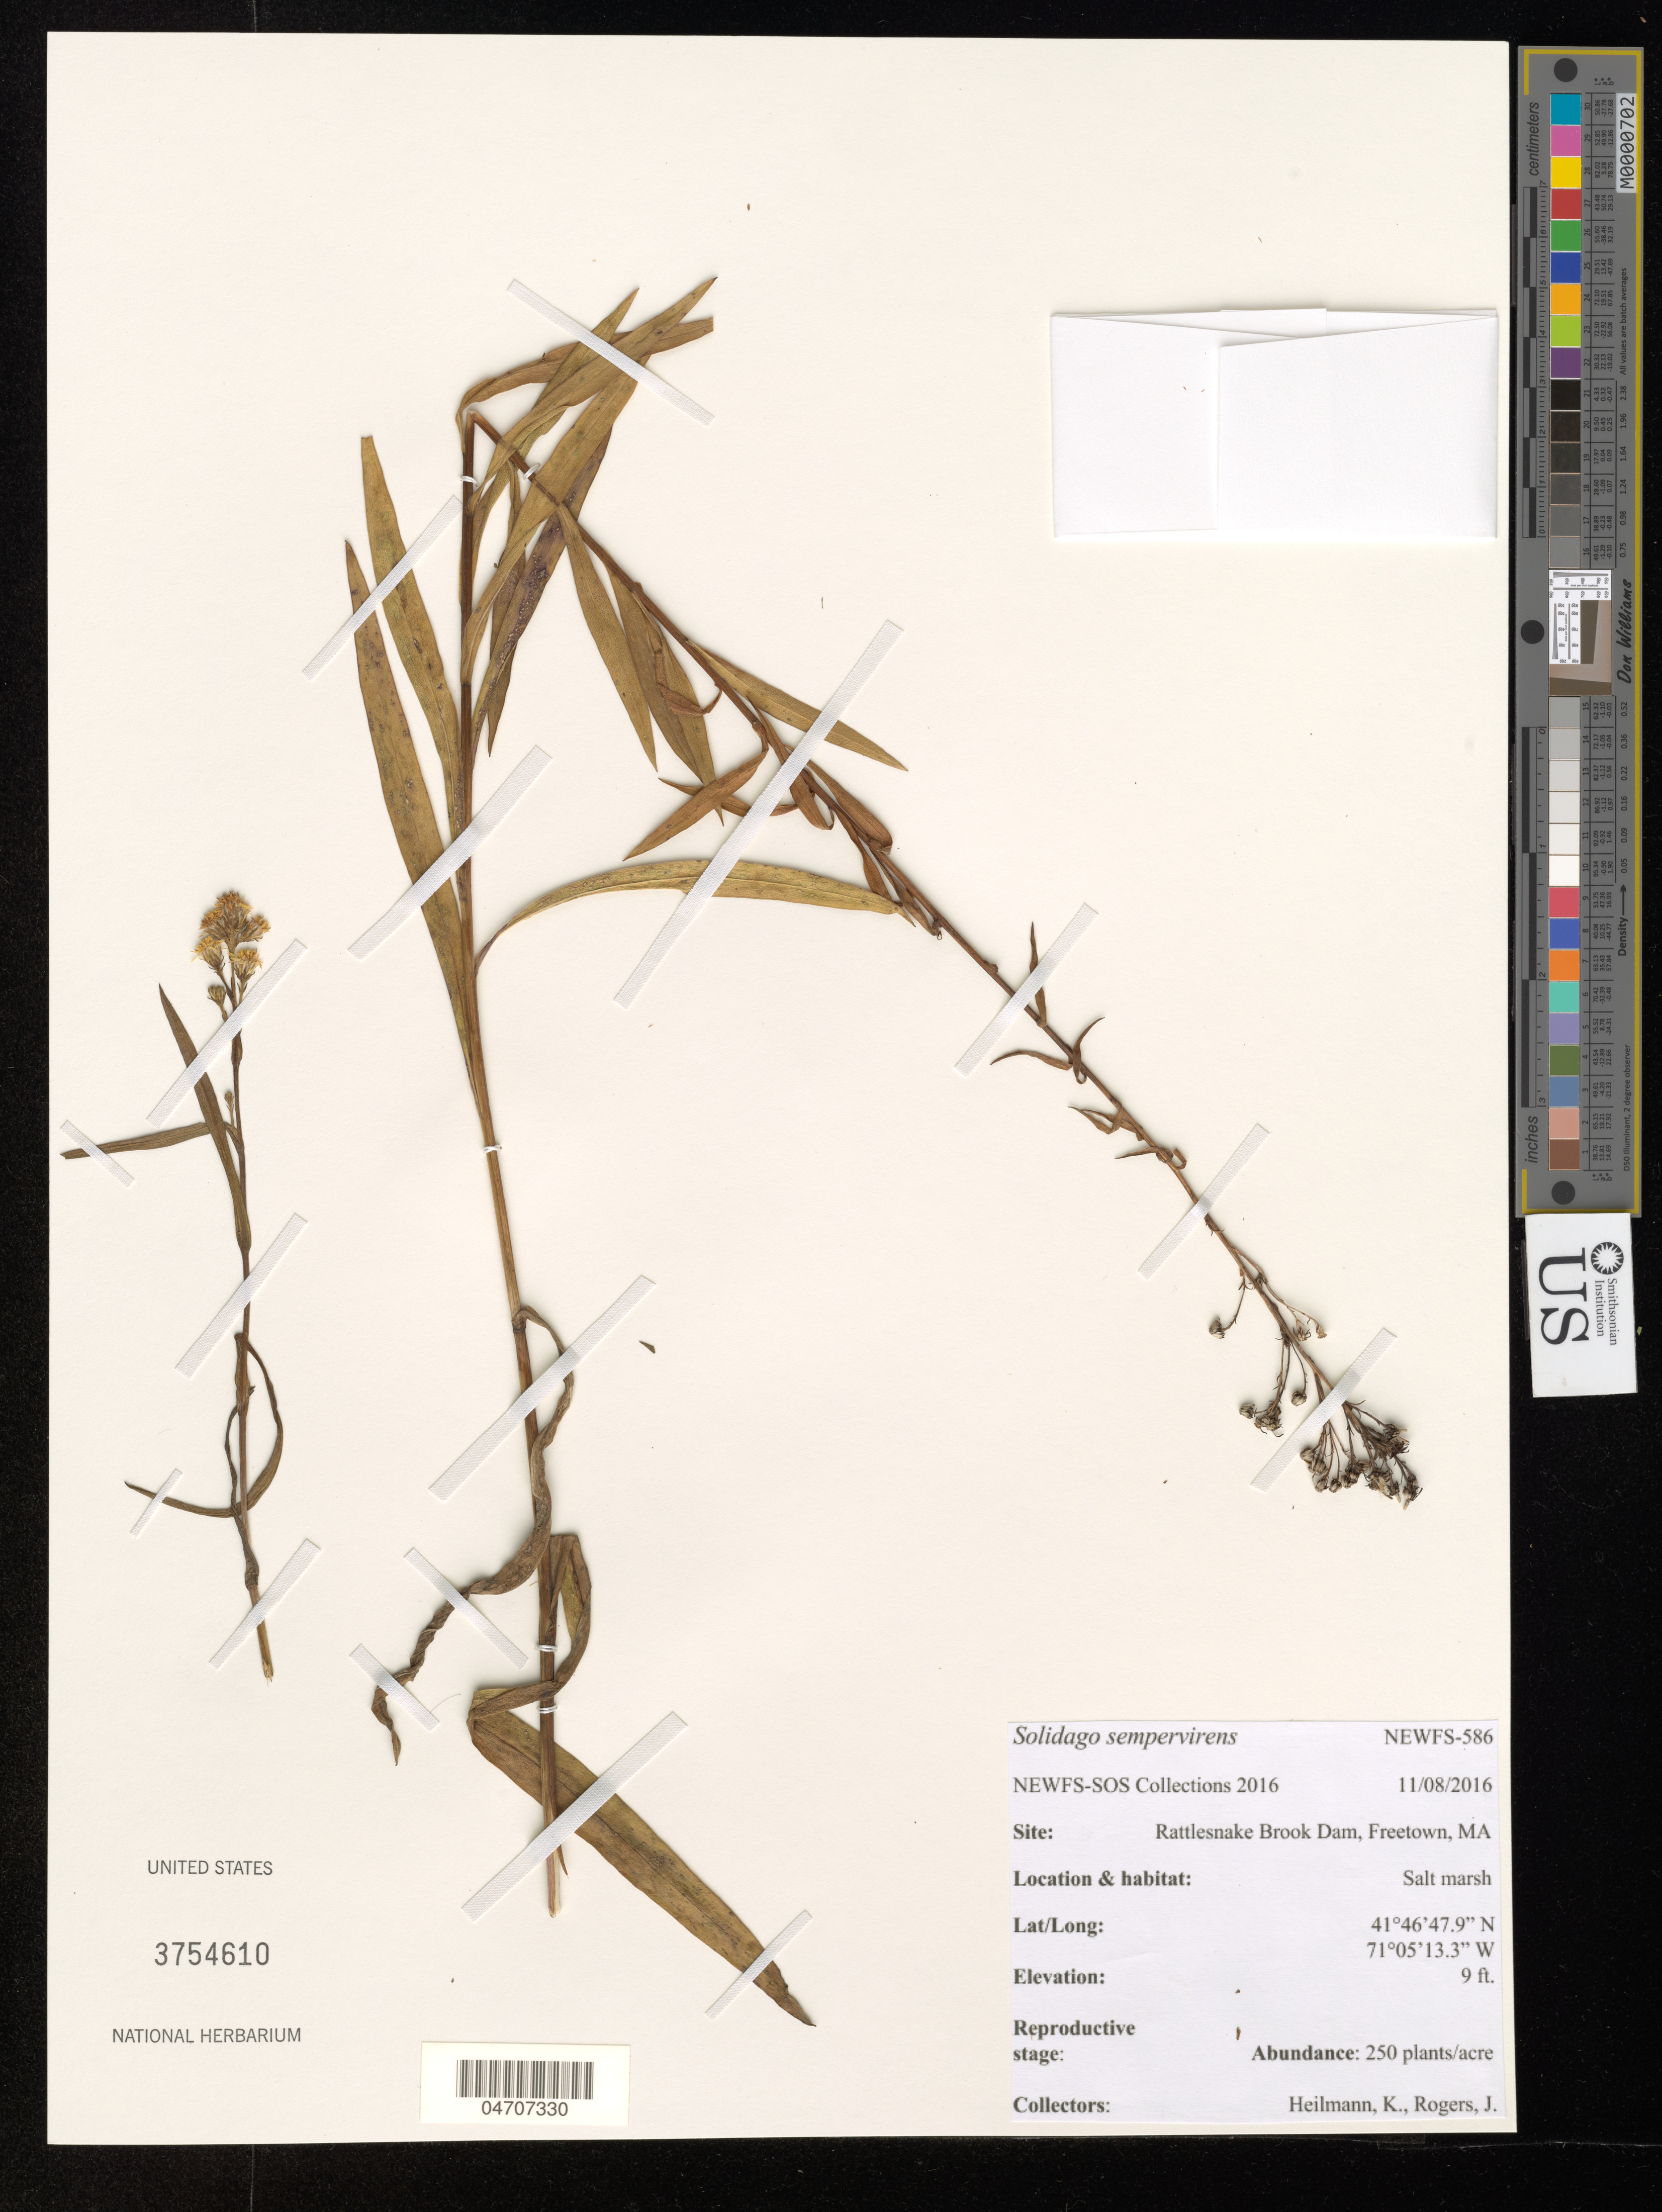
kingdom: Plantae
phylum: Tracheophyta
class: Magnoliopsida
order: Asterales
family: Asteraceae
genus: Solidago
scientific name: Solidago sempervirens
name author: L.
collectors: K. Heilmann & J. Rogers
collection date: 2016-11-08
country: United States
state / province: Massachusetts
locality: Site: Rattlesnake Brook Dam, Freetown, MA.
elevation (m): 3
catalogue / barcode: US 3754610